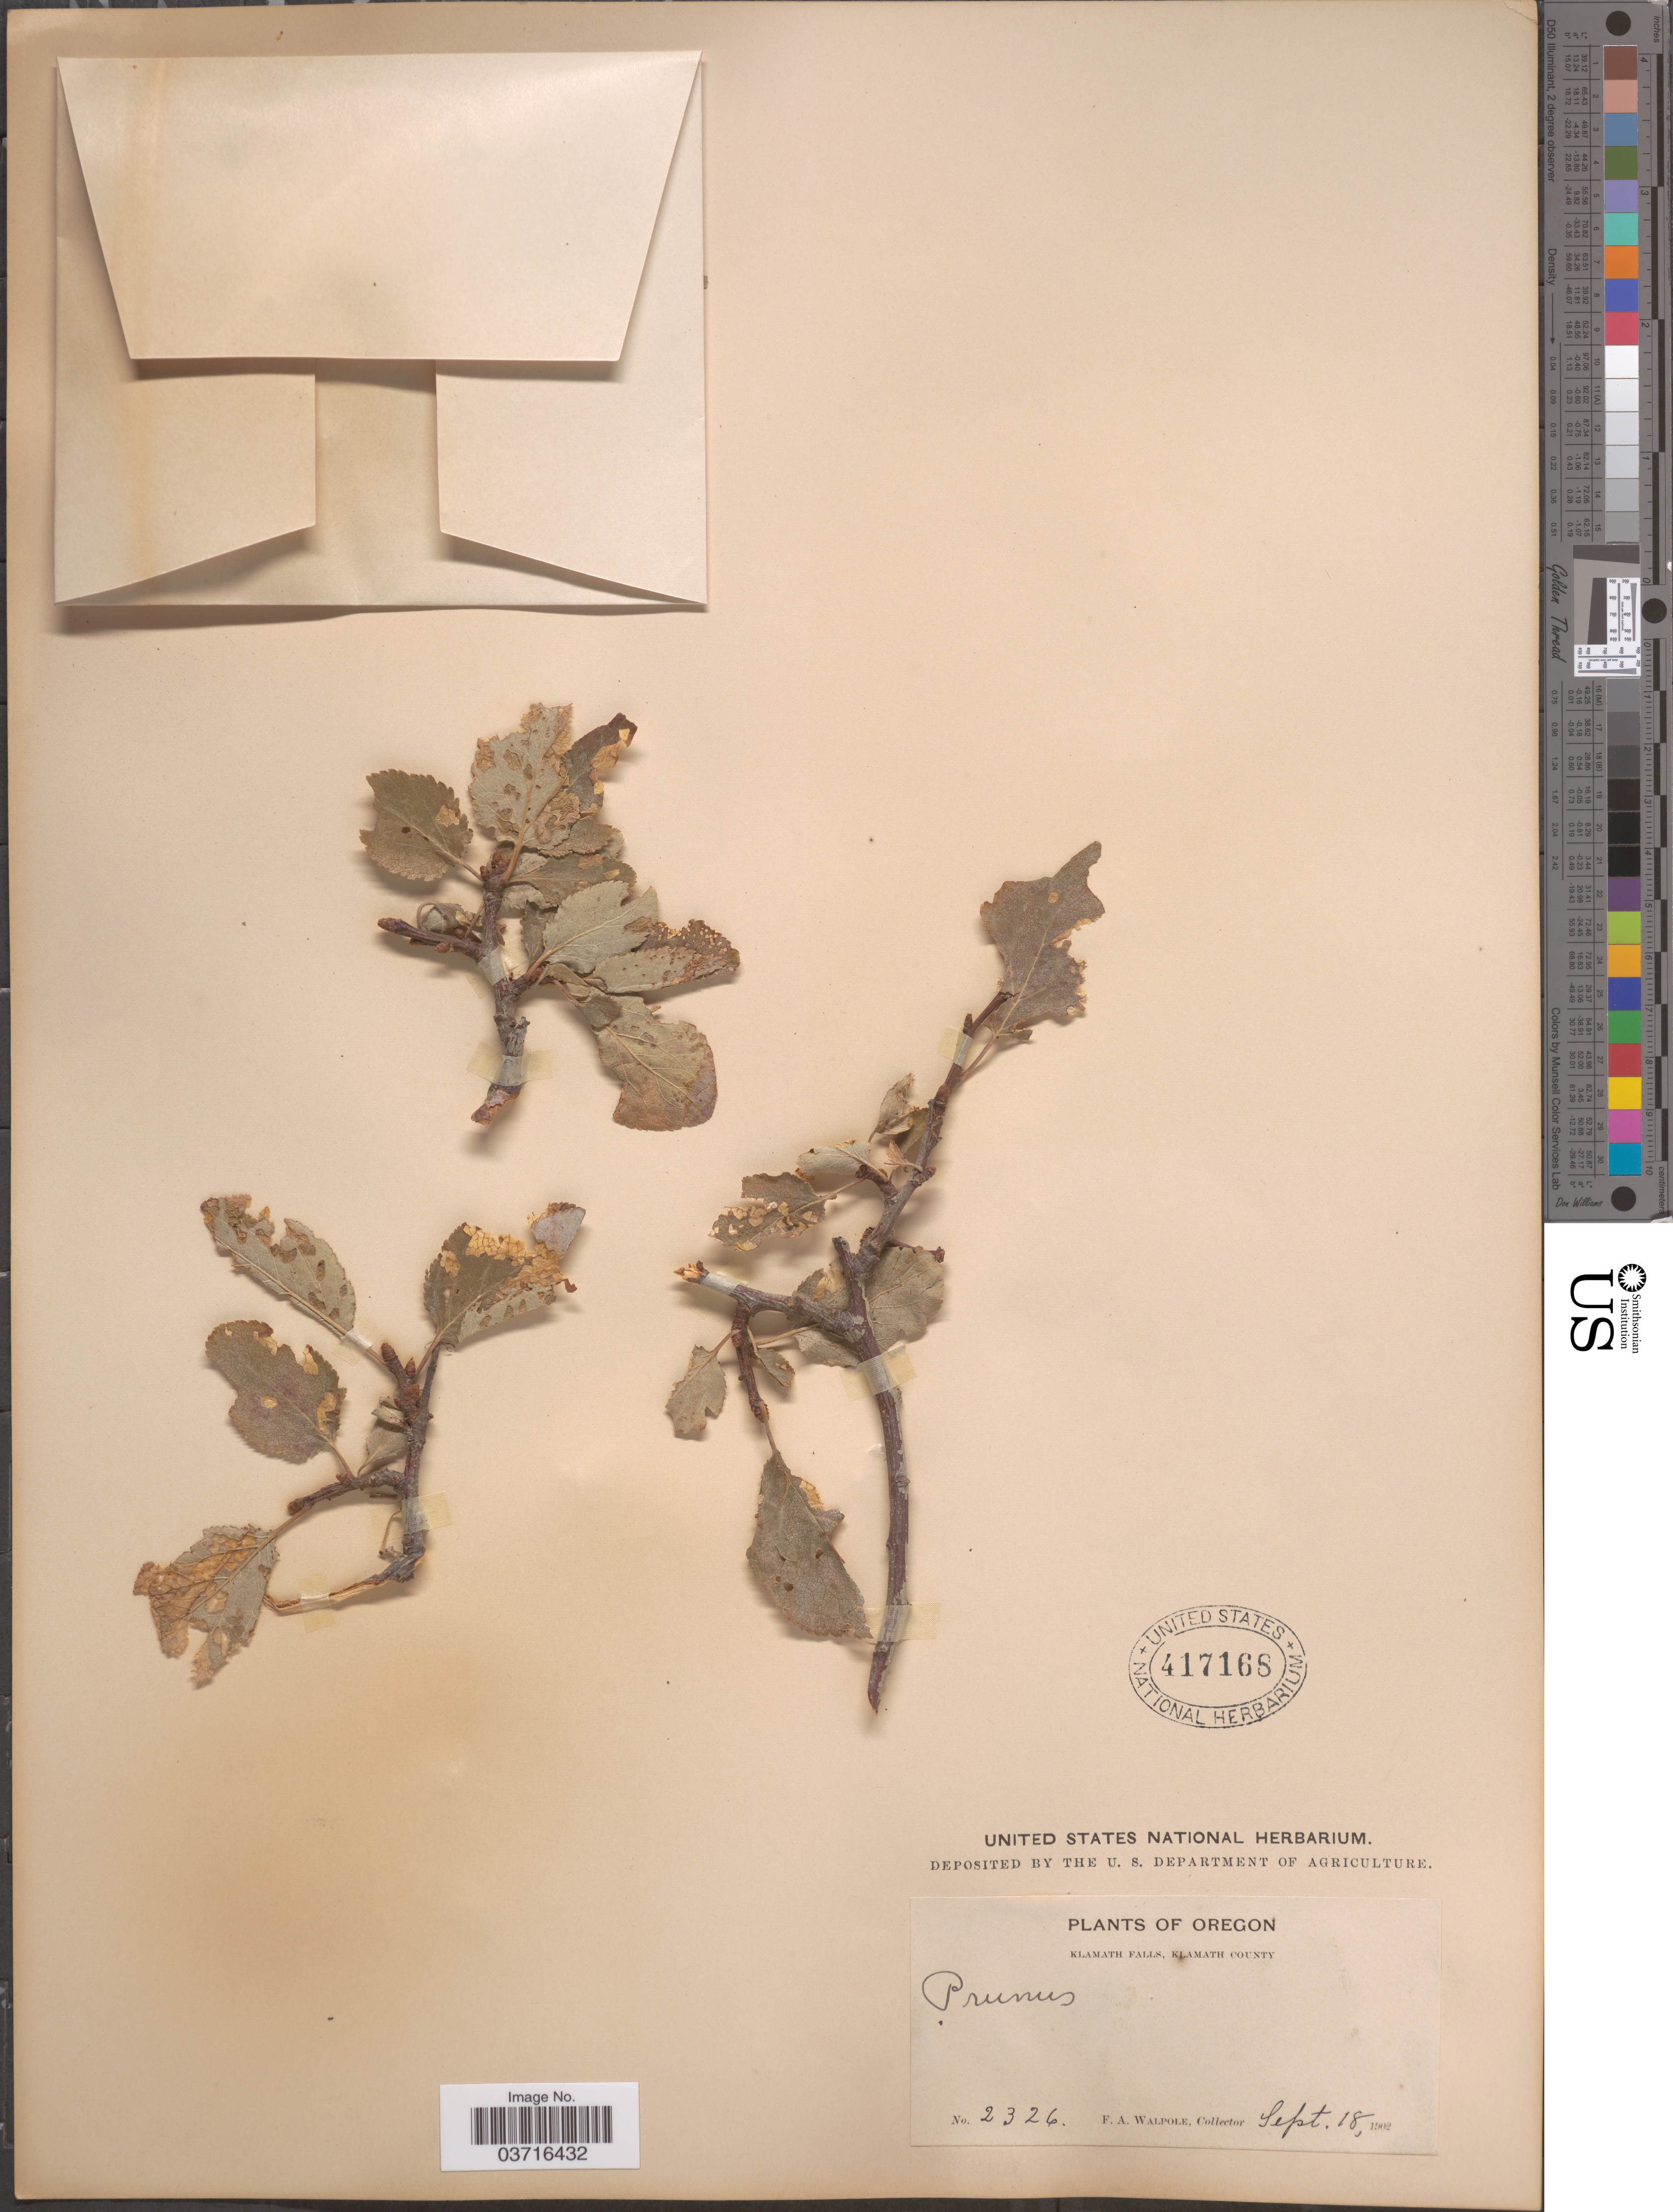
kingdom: Plantae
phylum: Tracheophyta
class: Magnoliopsida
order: Rosales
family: Rosaceae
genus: Prunus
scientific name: Prunus subcordata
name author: Benth.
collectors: F. Walpole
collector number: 2326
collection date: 1902-09-18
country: United States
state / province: Oregon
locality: Klamath Falls, Klamath County.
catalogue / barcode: US 417168